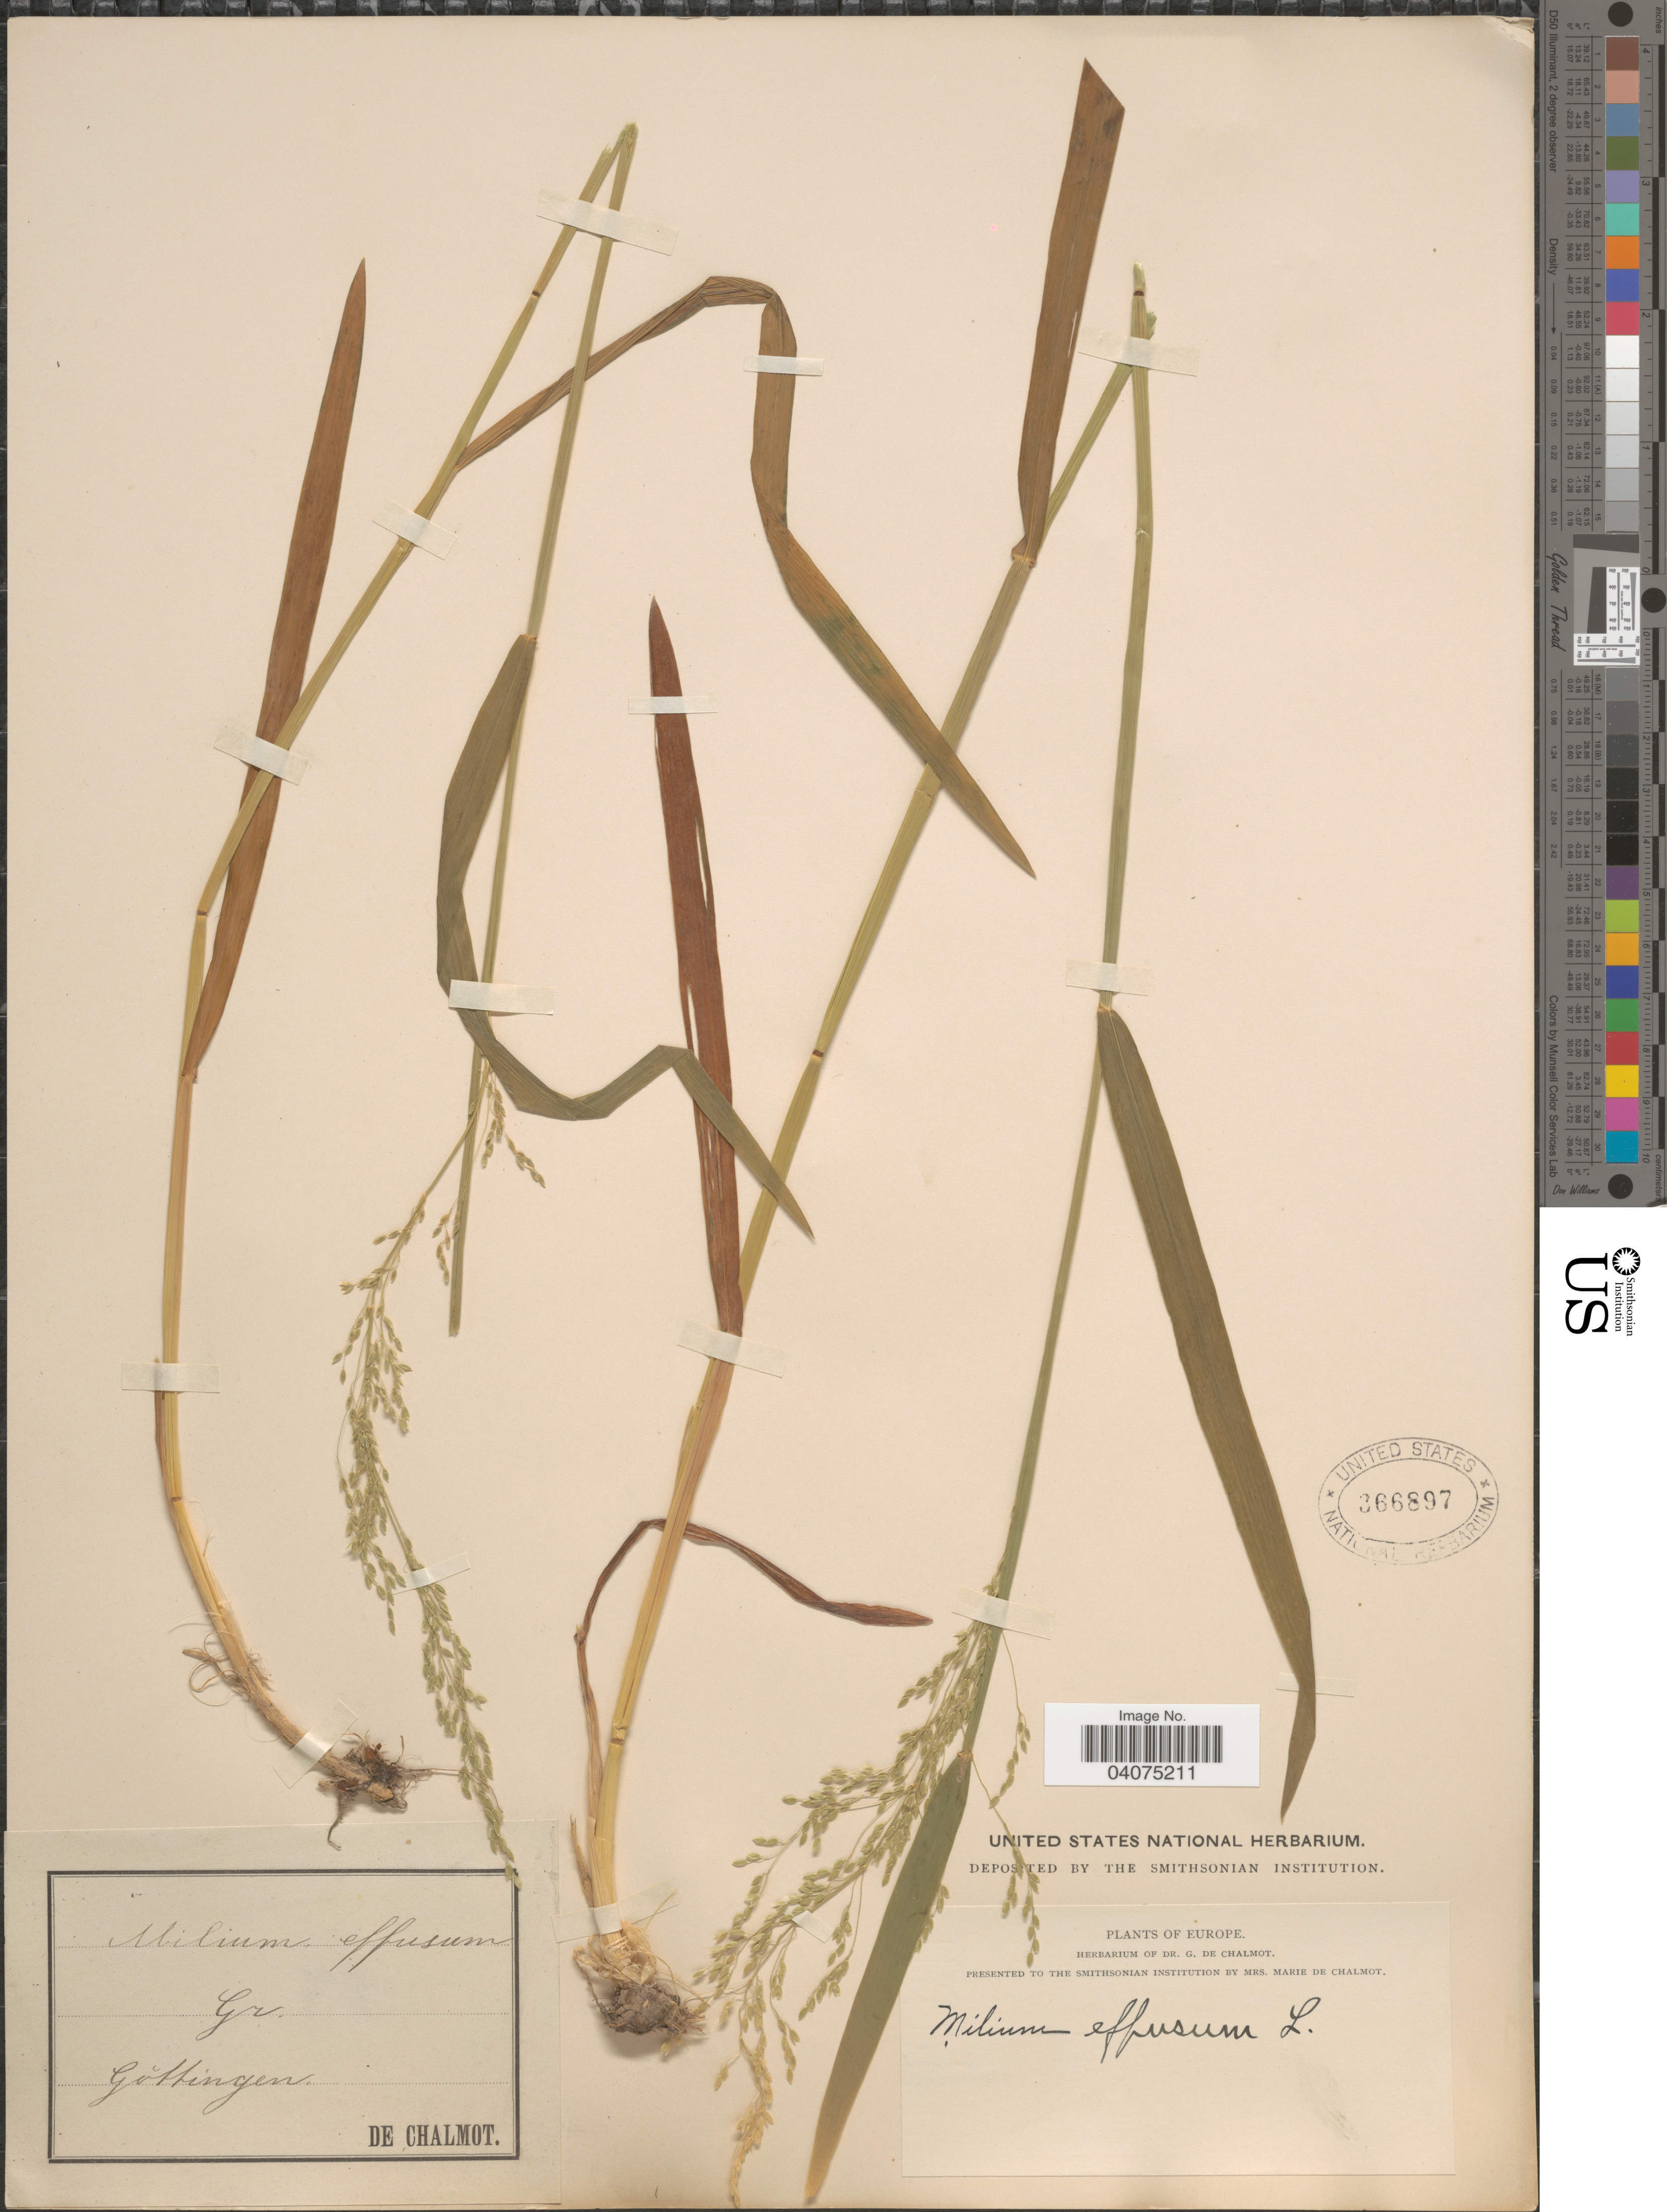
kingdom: Plantae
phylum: Tracheophyta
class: Liliopsida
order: Poales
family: Poaceae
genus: Milium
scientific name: Milium effusum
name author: L.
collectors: G. de Chalmot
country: Germany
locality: Göttingen.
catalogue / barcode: US 366897